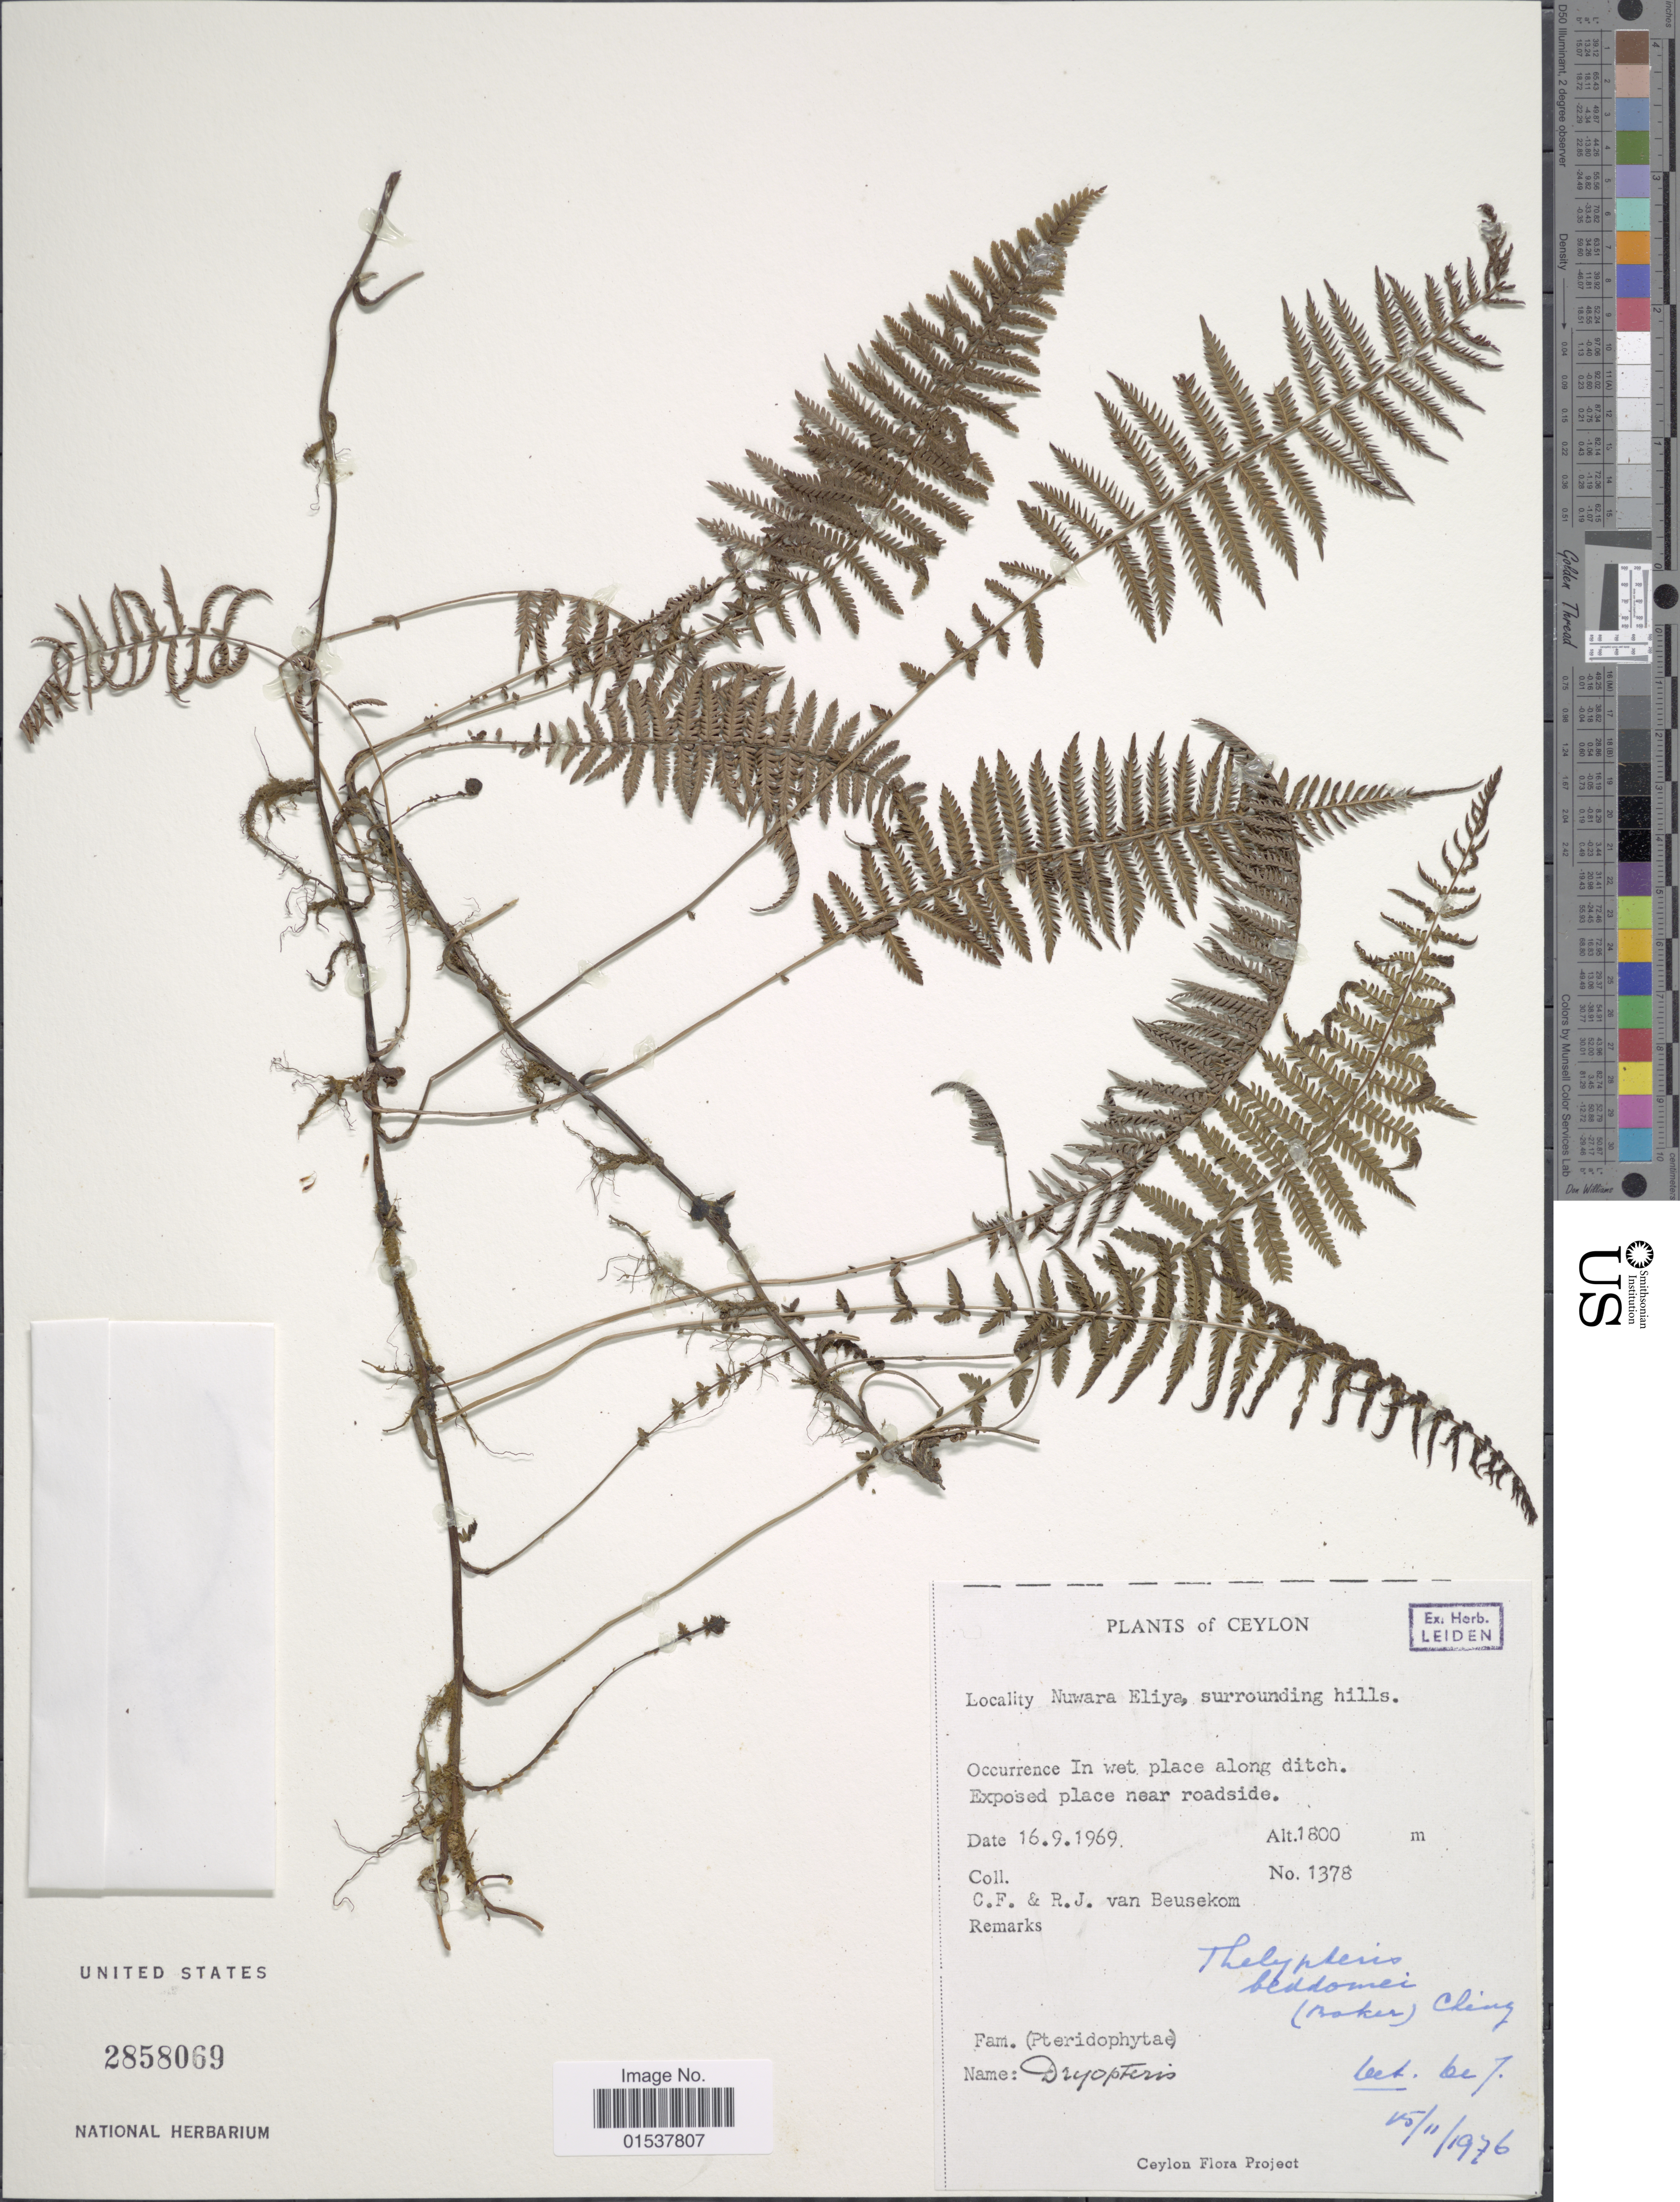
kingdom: Plantae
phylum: Tracheophyta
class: Polypodiopsida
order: Polypodiales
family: Thelypteridaceae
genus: Parathelypteris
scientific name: Parathelypteris beddomei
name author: (Baker) Ching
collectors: C. F. Beusekom & R. Beusekom-Osinga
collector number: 1378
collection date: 1969-09-16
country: Sri Lanka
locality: Ceylon, Nuwara Eliya, surrounding hills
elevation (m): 1800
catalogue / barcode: US 2858069